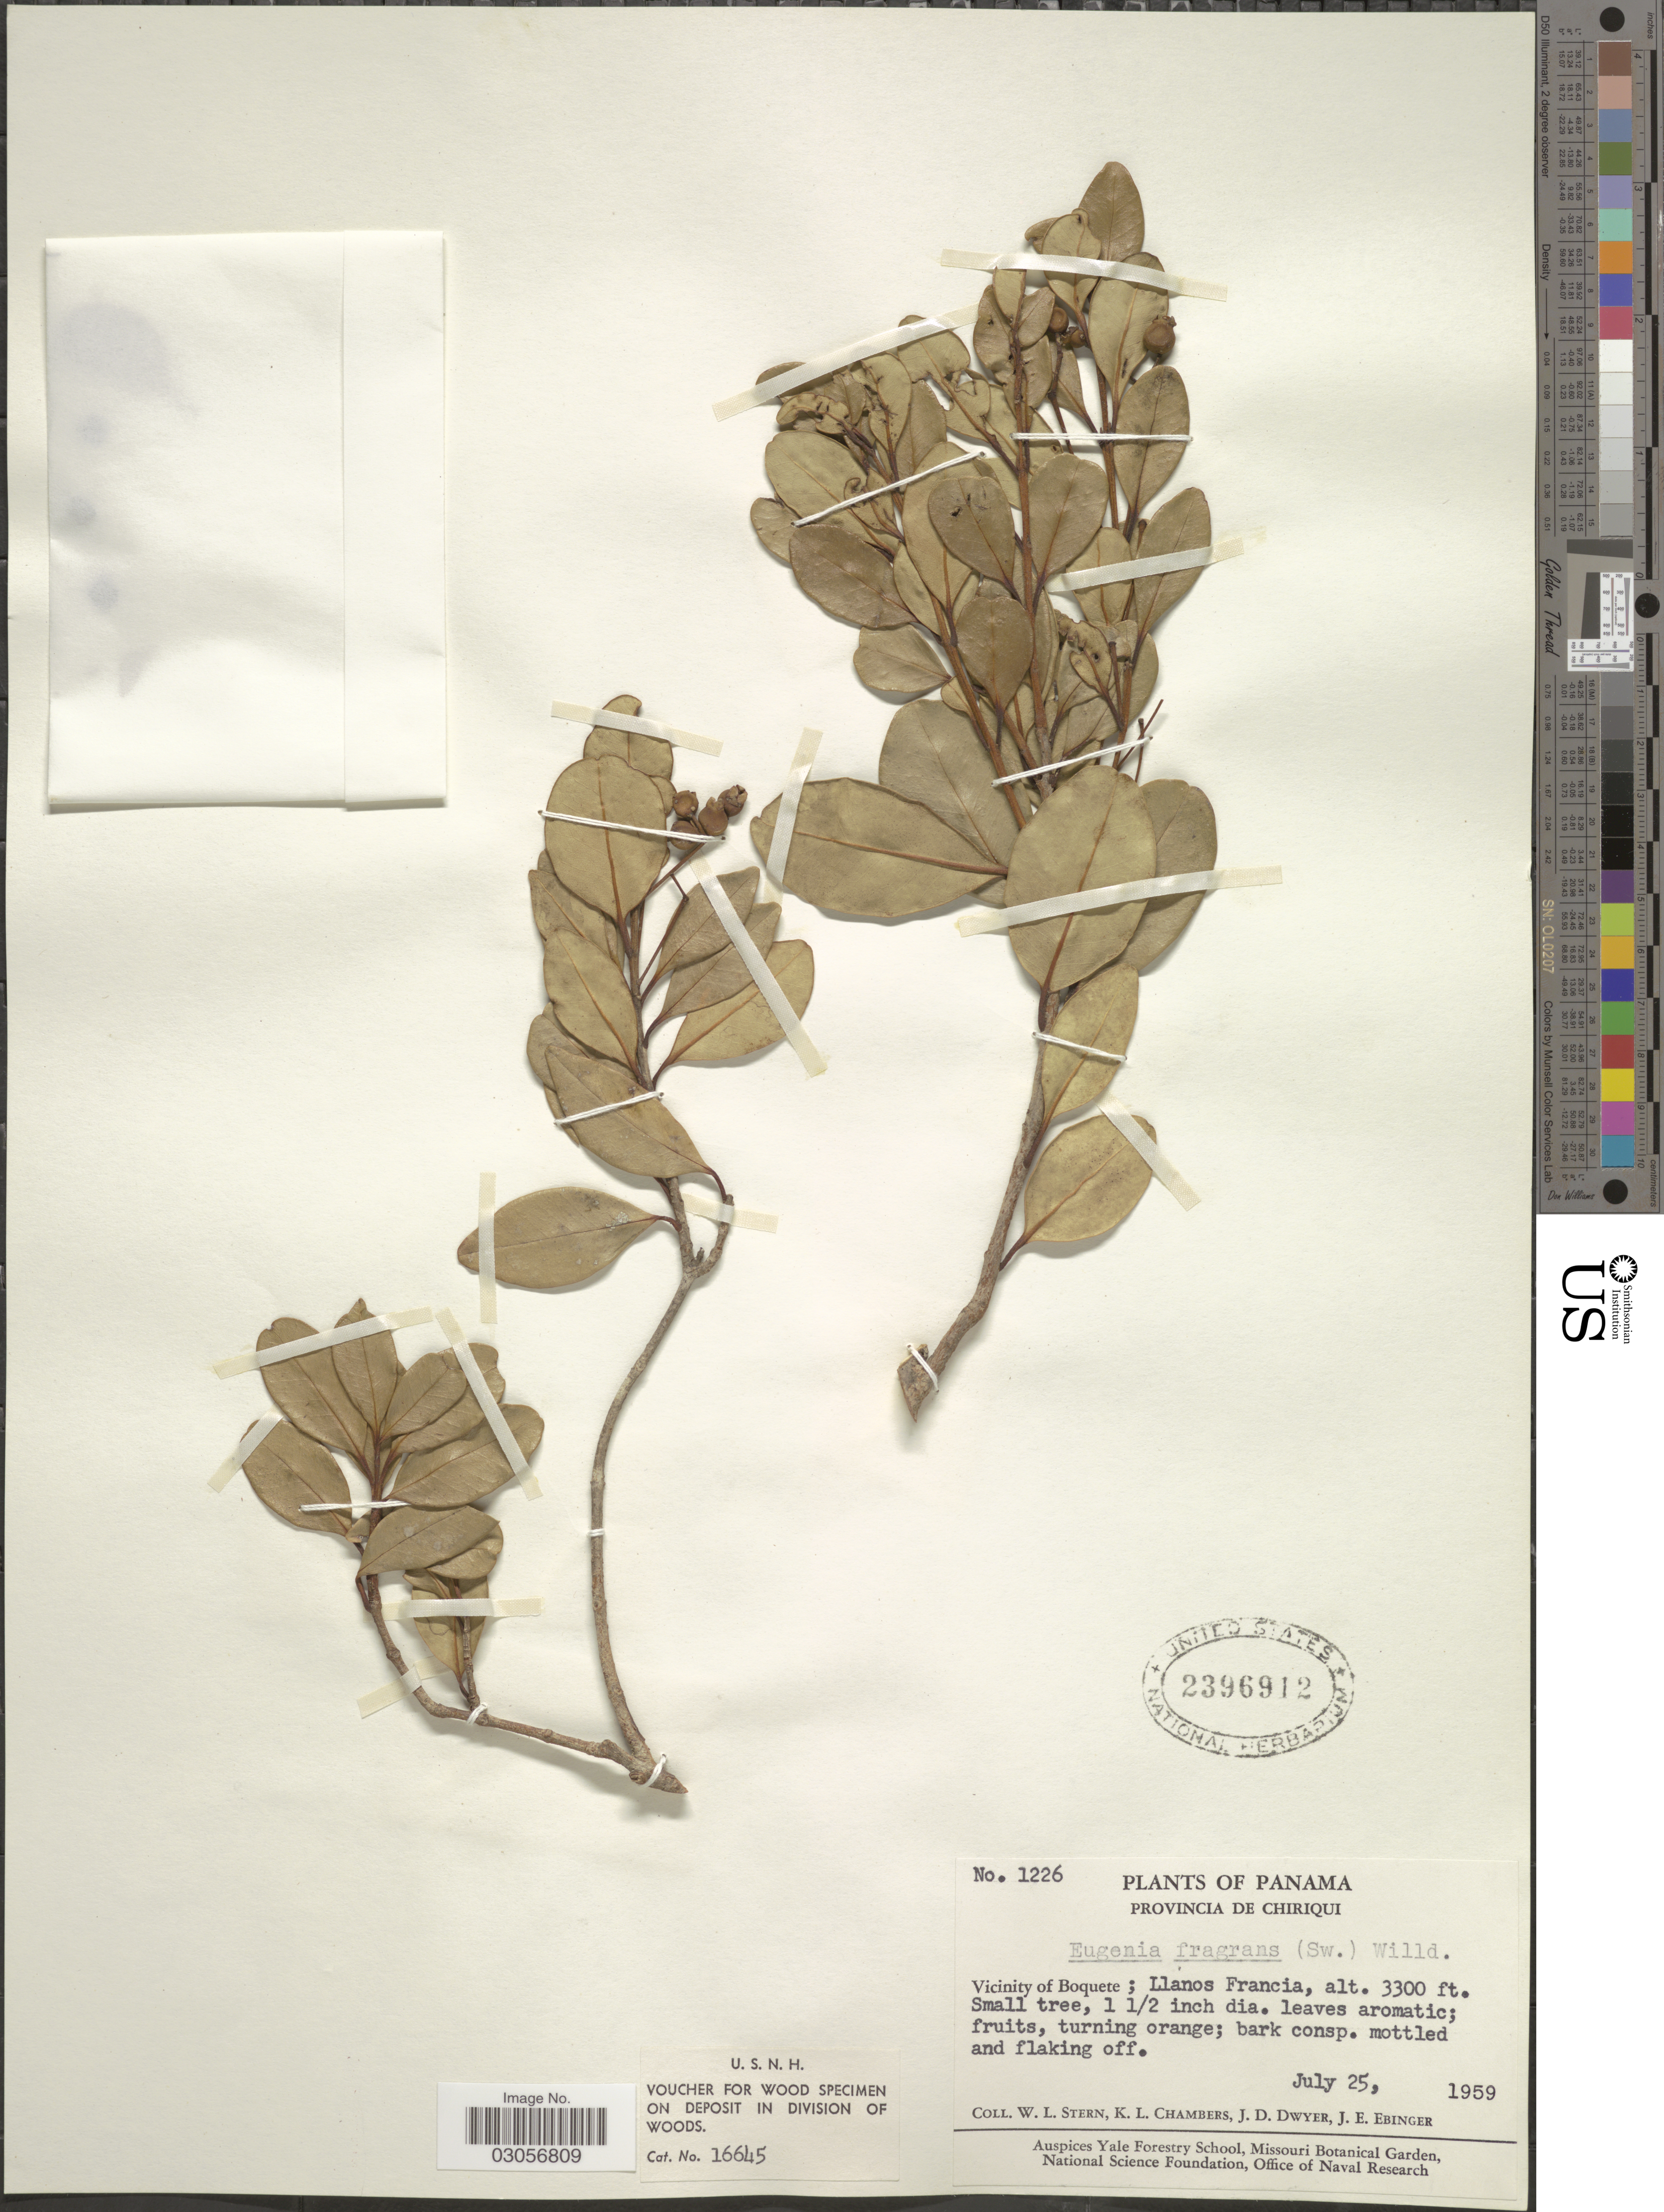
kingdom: Plantae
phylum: Tracheophyta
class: Magnoliopsida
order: Myrtales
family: Myrtaceae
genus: Myrcianthes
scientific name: Myrcianthes fragrans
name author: (Sw.) McVaugh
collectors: W. L. Stern, K. Chambers, J. D. Dwyer & J. Ebinger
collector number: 1226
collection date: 1959-07-25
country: Panama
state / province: Chiriqui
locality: Vicinity of Boquete; Llanos Francia.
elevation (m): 1006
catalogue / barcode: US 2396912